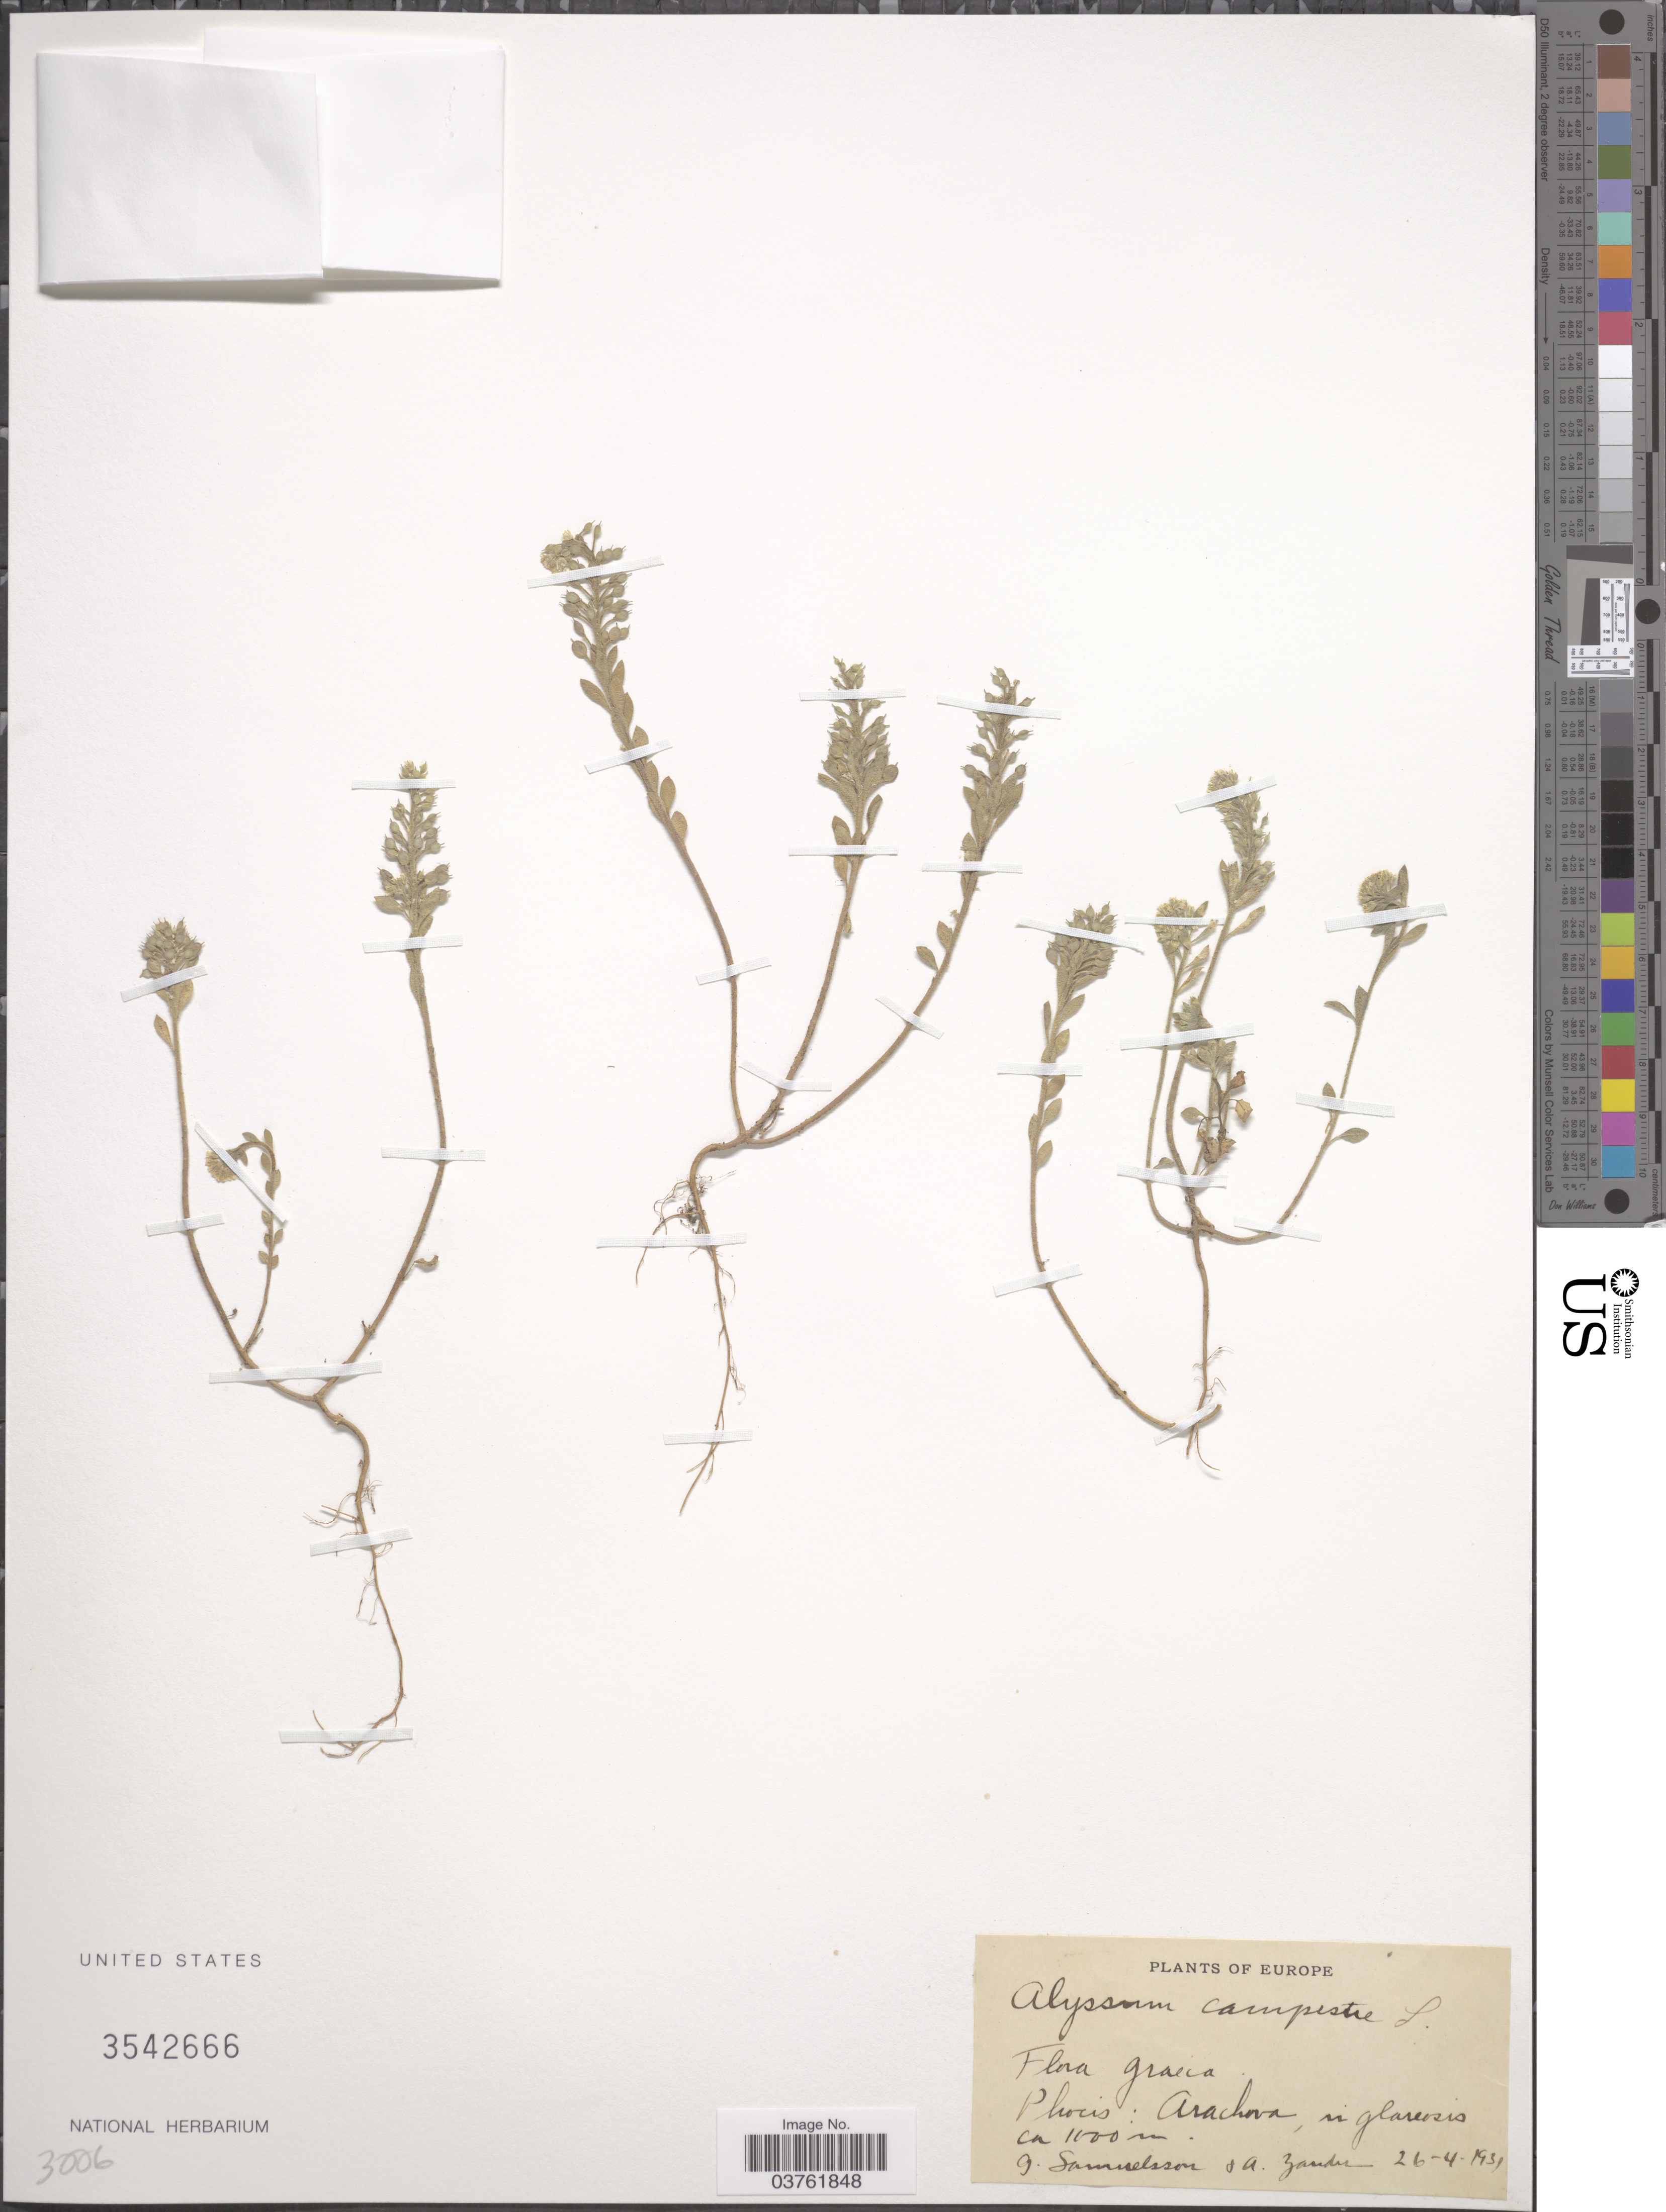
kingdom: Plantae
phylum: Tracheophyta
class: Magnoliopsida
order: Brassicales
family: Brassicaceae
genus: Alyssum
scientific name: Alyssum campestre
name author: (L.) L.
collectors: G. Samuelsson & A. Zander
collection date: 1931-04-26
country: Greece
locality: Graeca. Phocis: Arachova, in glareosis.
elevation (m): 1000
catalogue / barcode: US 3542666